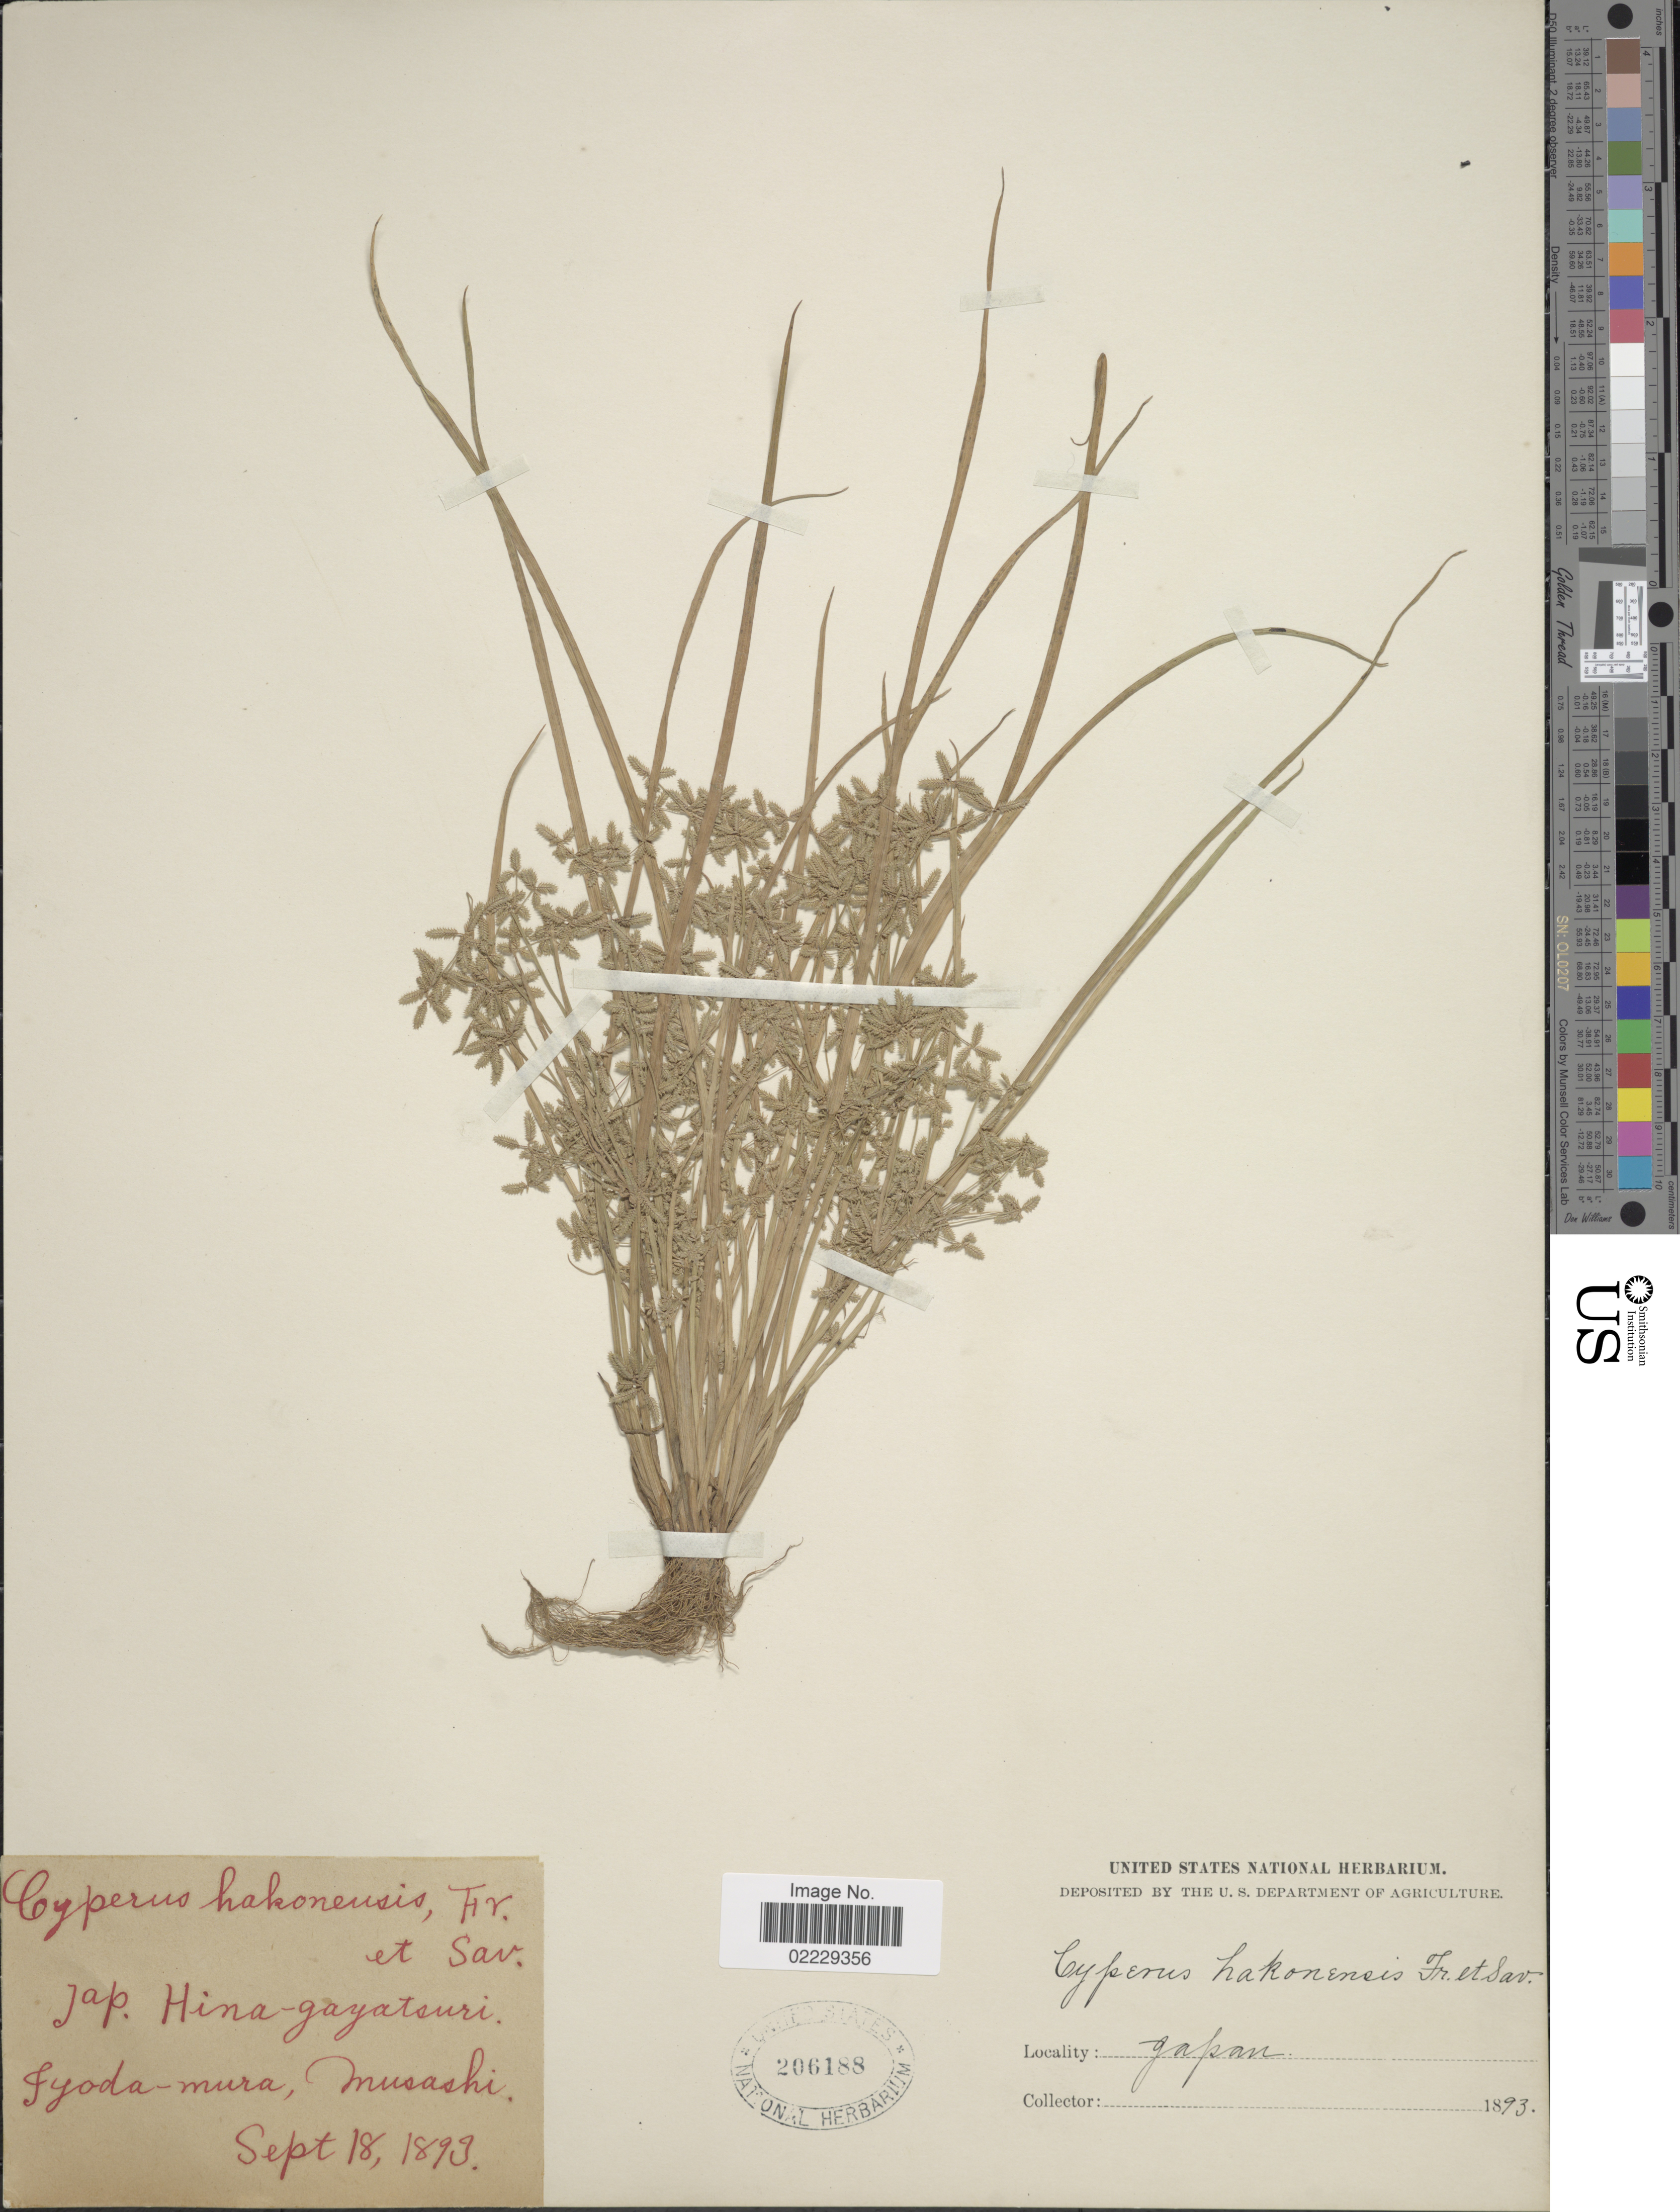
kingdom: Plantae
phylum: Tracheophyta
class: Liliopsida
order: Poales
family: Cyperaceae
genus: Cyperus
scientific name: Cyperus trinervis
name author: R. Br.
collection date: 1893-09-18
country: Japan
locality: Fyoda-mura, Musashi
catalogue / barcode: US 206188